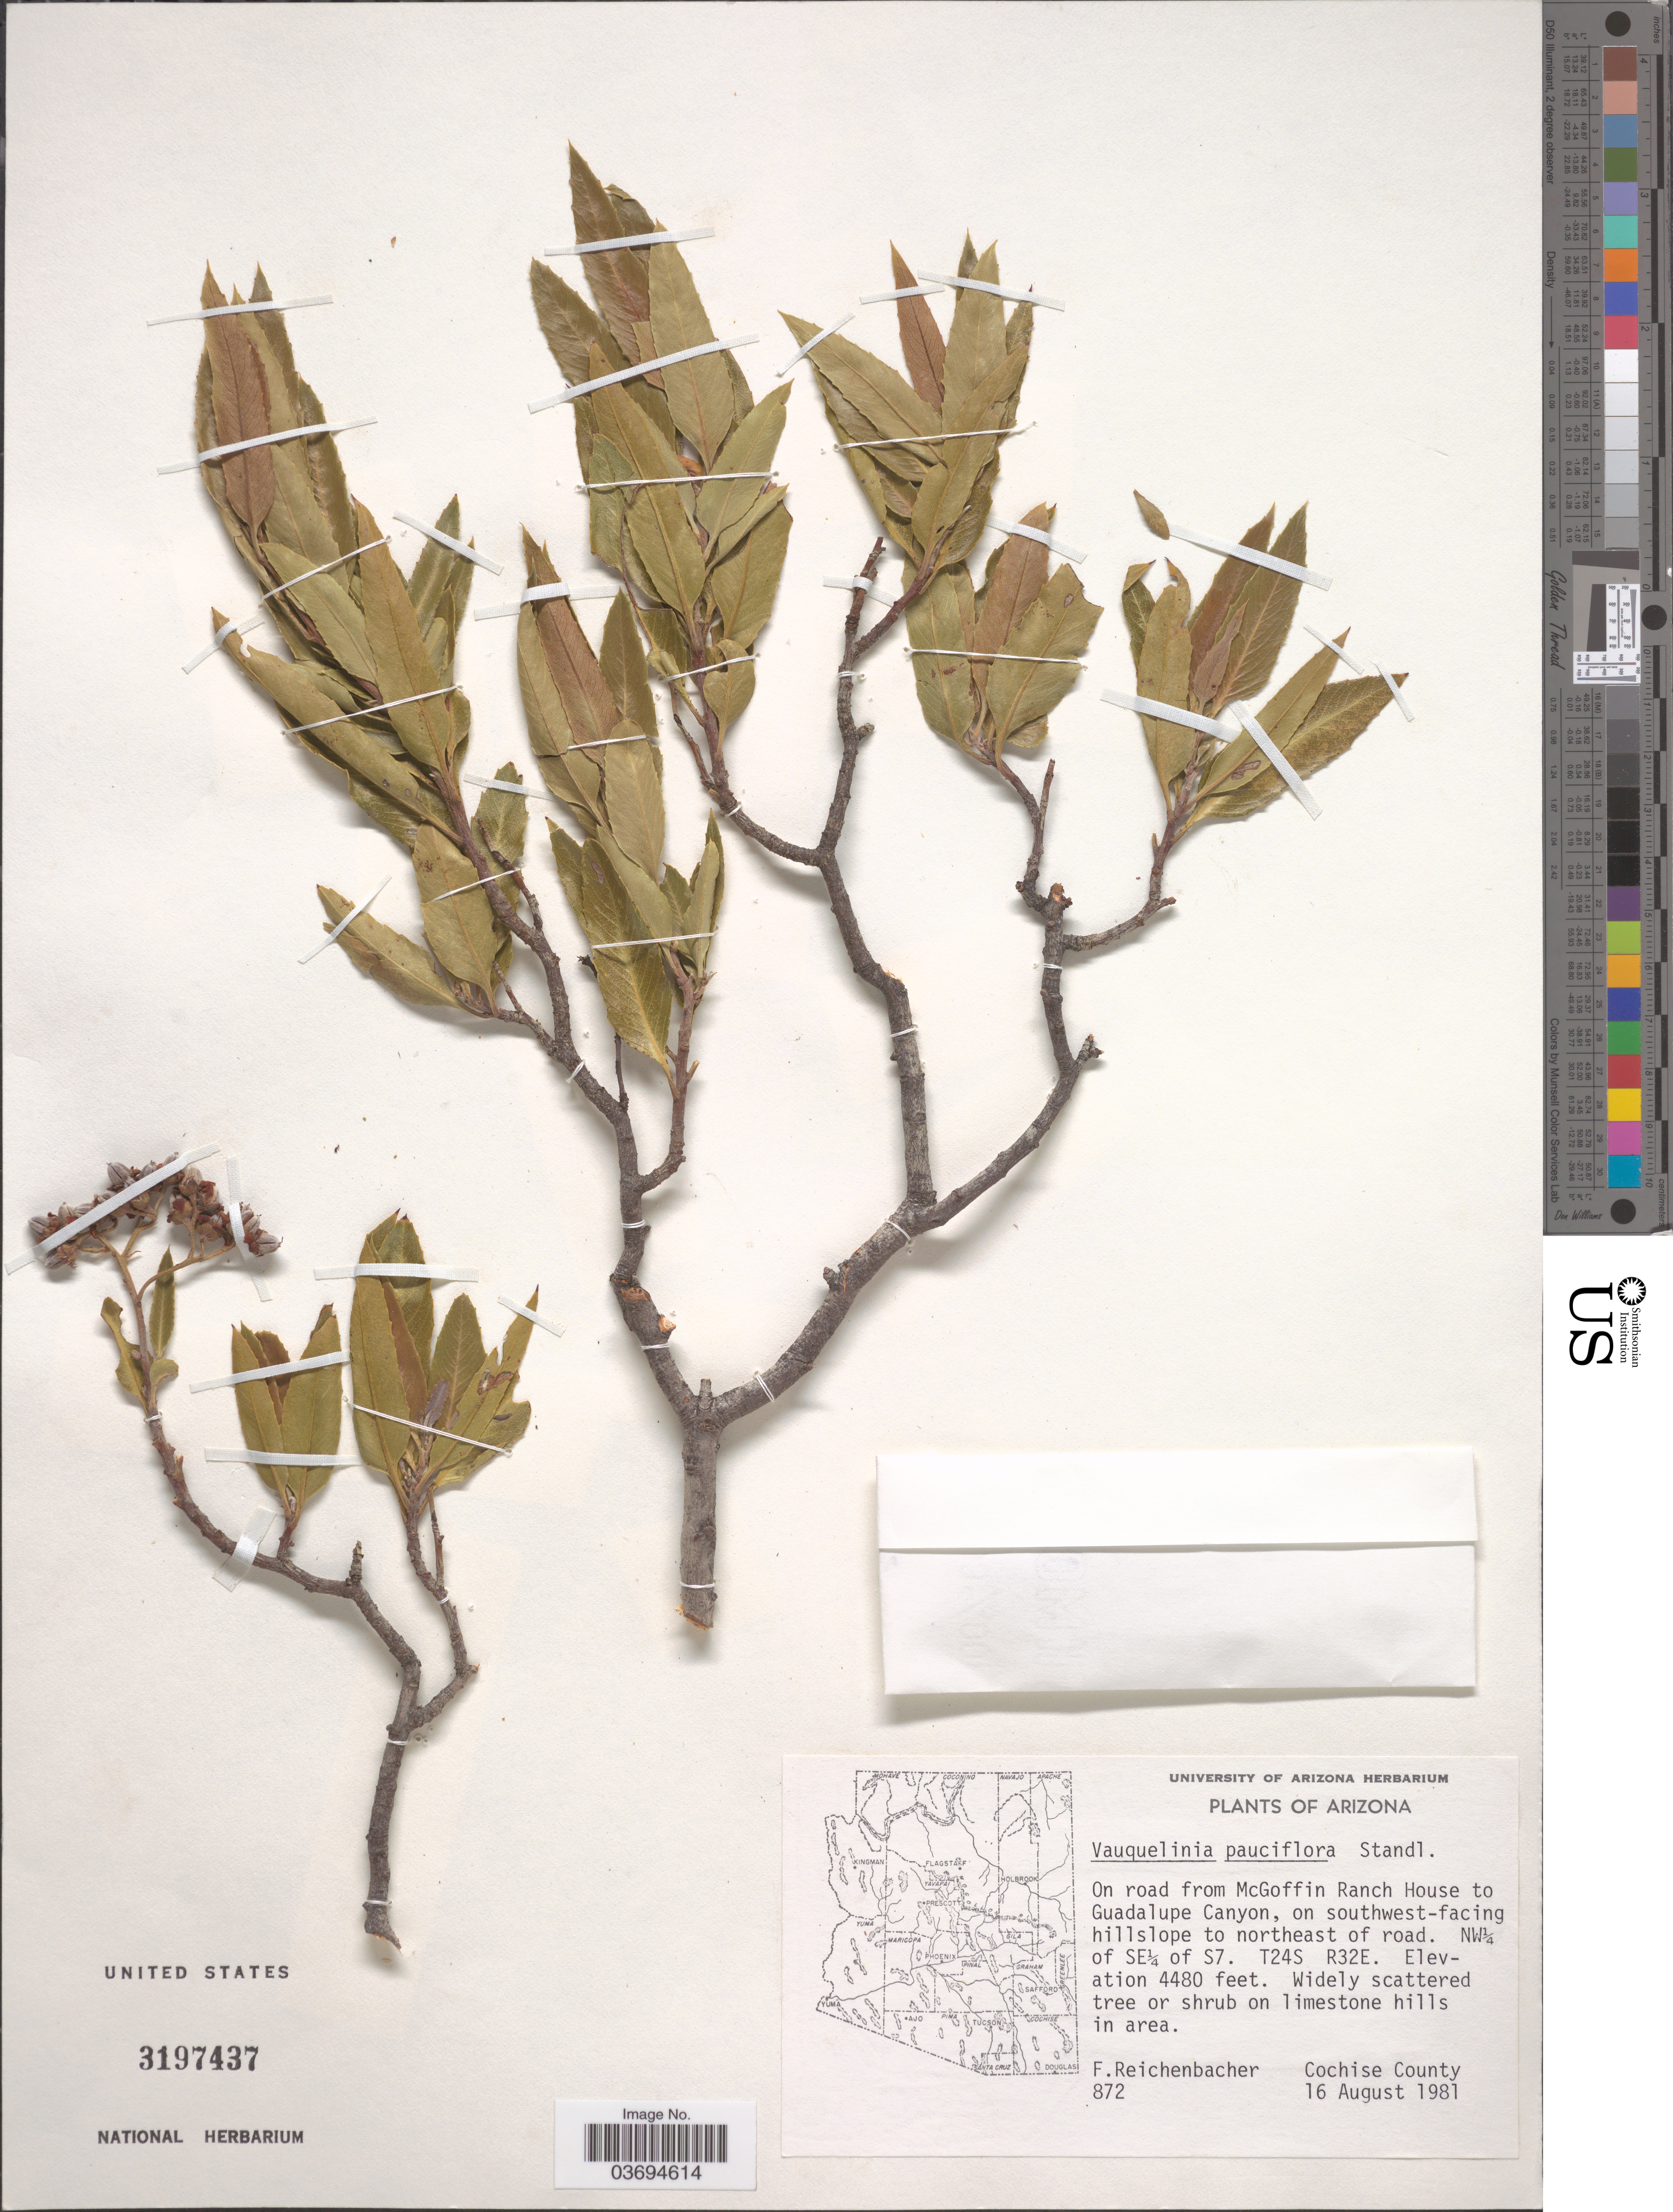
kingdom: Plantae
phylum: Tracheophyta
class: Magnoliopsida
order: Rosales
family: Rosaceae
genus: Vauquelinia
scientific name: Vauquelinia pauciflora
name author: Standl.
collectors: Reichenbacher, F. W.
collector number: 872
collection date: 1981-08-16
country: United States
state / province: Arizona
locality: On road from McGoffin Ranch House to Guadalupe Canyon, on southwest-facing hillslope to northeast of road. NW¼ of SE¼ of S7. T24S R32E. Cochise County.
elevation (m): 1366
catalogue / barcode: US 3197437